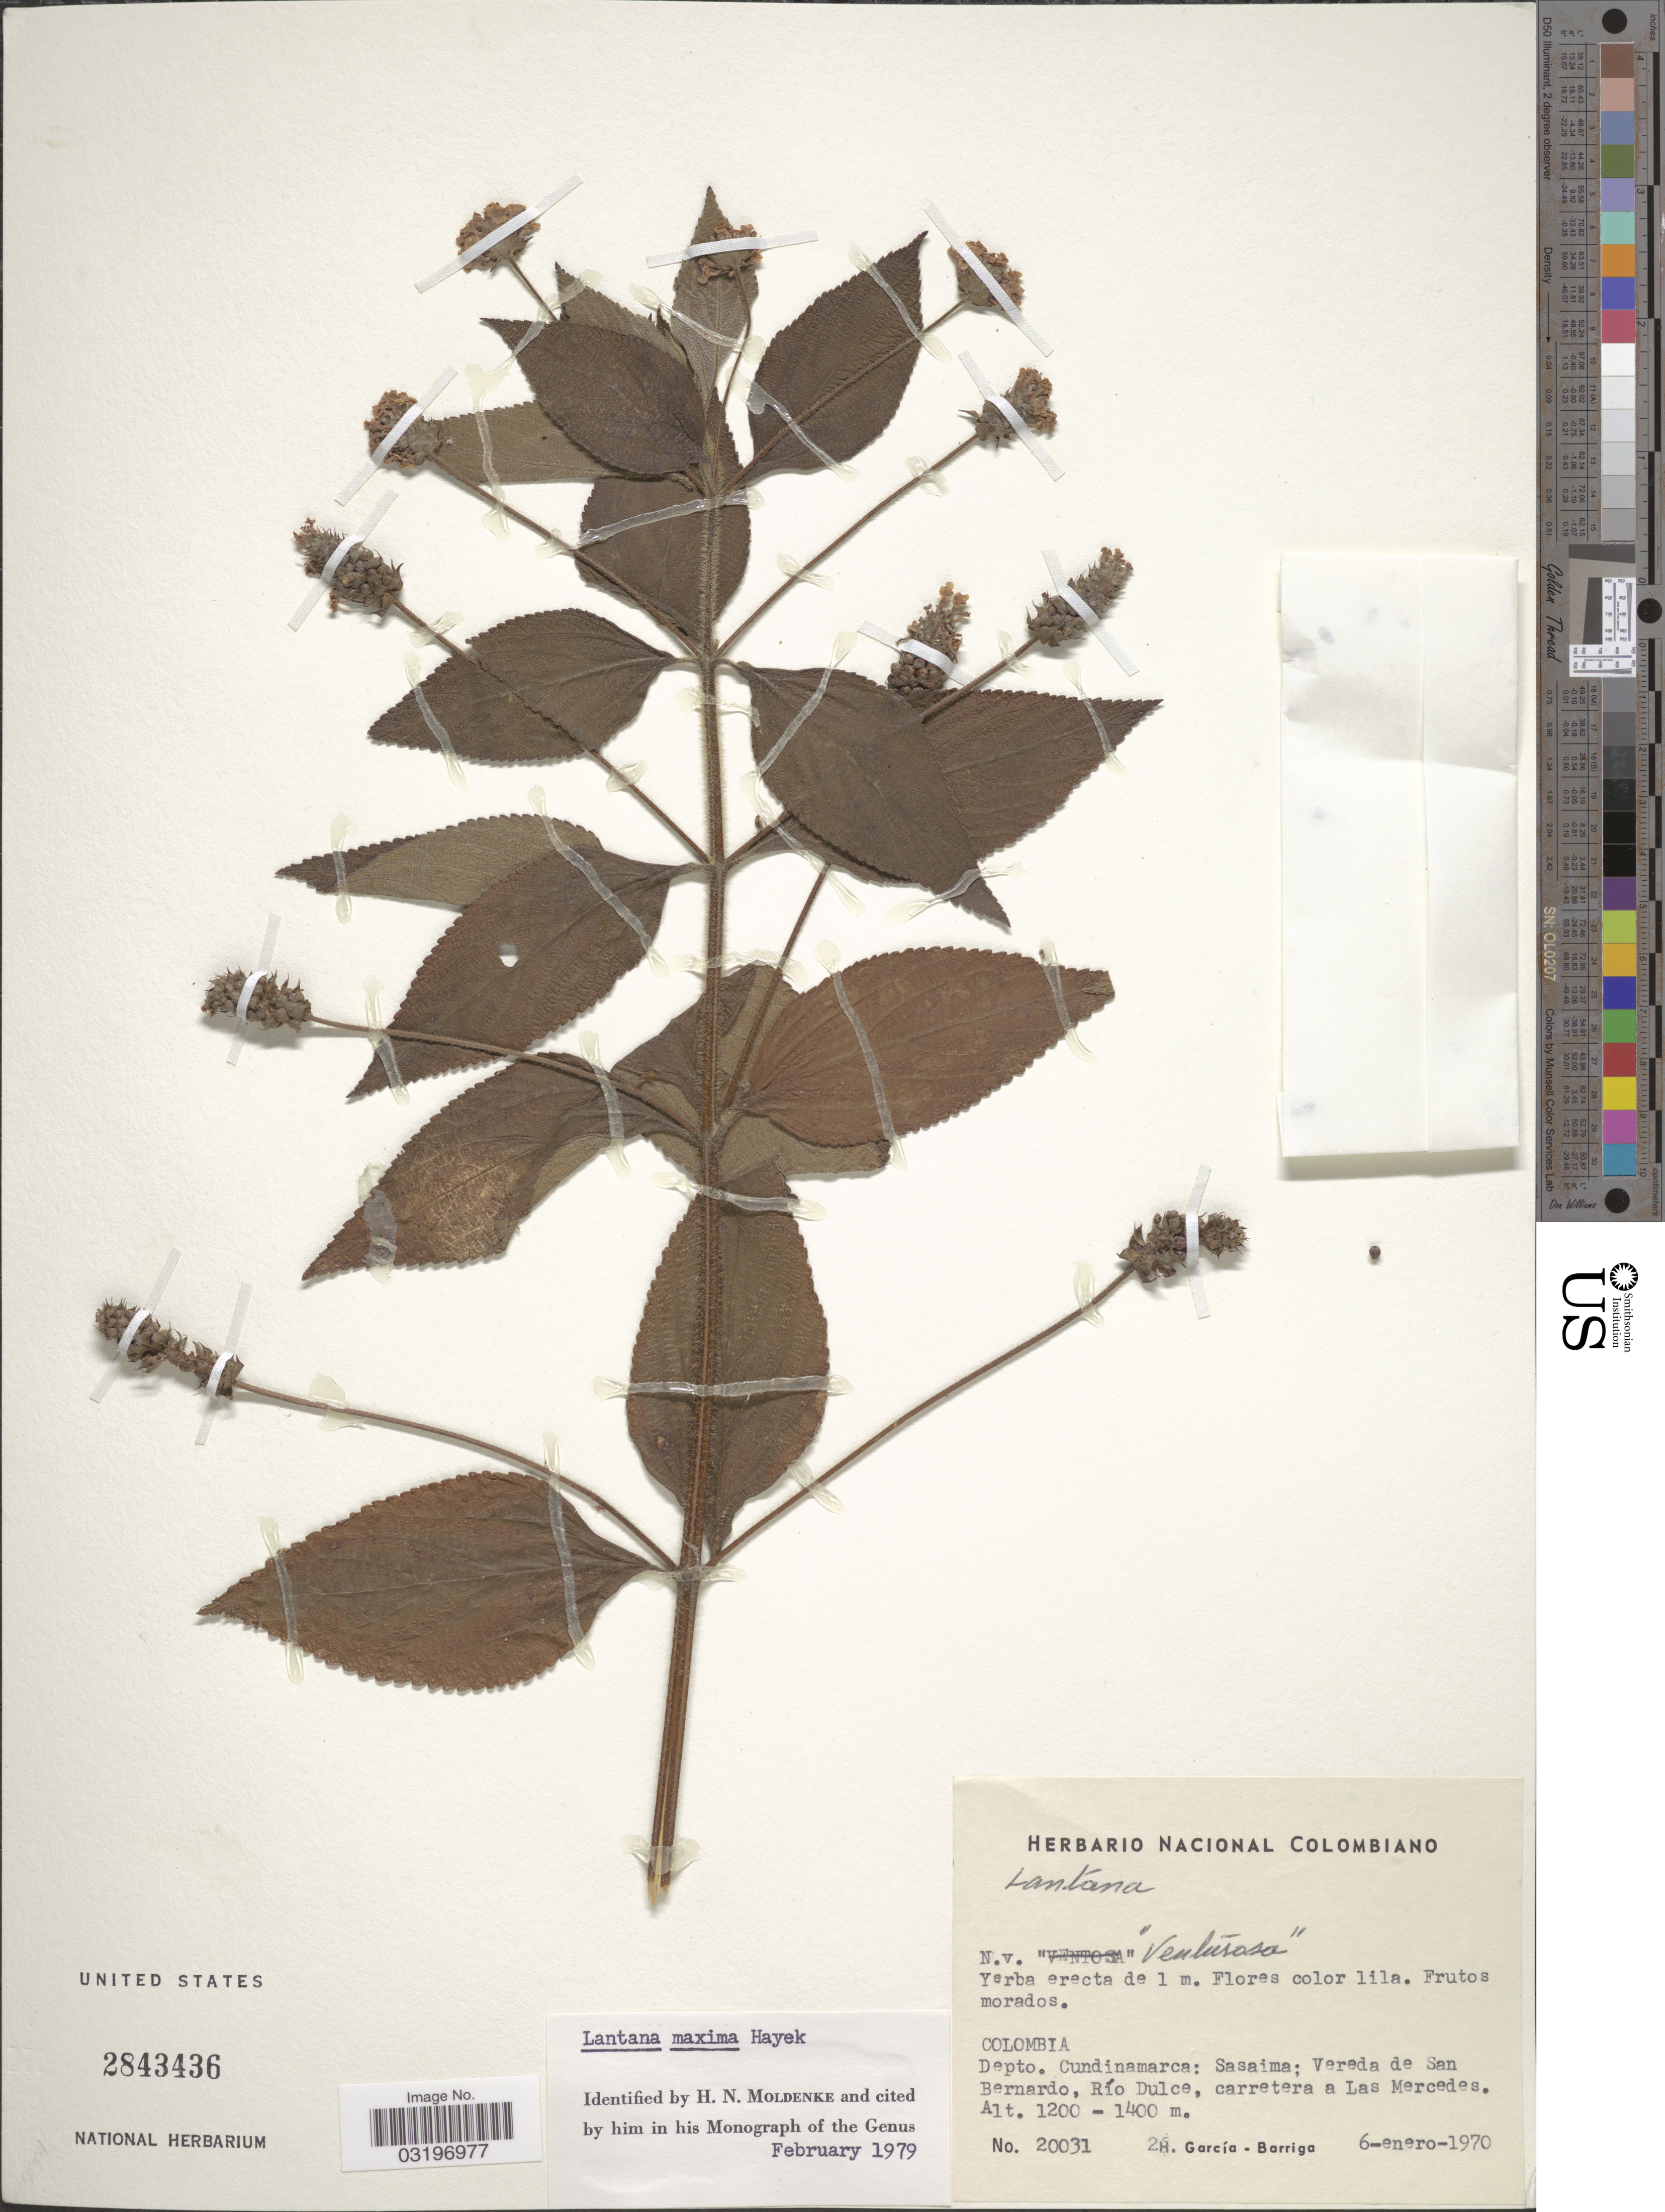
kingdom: Plantae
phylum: Tracheophyta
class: Magnoliopsida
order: Lamiales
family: Verbenaceae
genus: Lantana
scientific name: Lantana maxima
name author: Hayek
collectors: H. García Barriga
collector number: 20031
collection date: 1970-01-06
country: Colombia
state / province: Cundinamarca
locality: Depto. Cundinamarca: Sasaima; Vereda de San Bernardo, Río Dulce, carretera a Las Mercedes.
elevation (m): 1200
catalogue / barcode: US 2843436